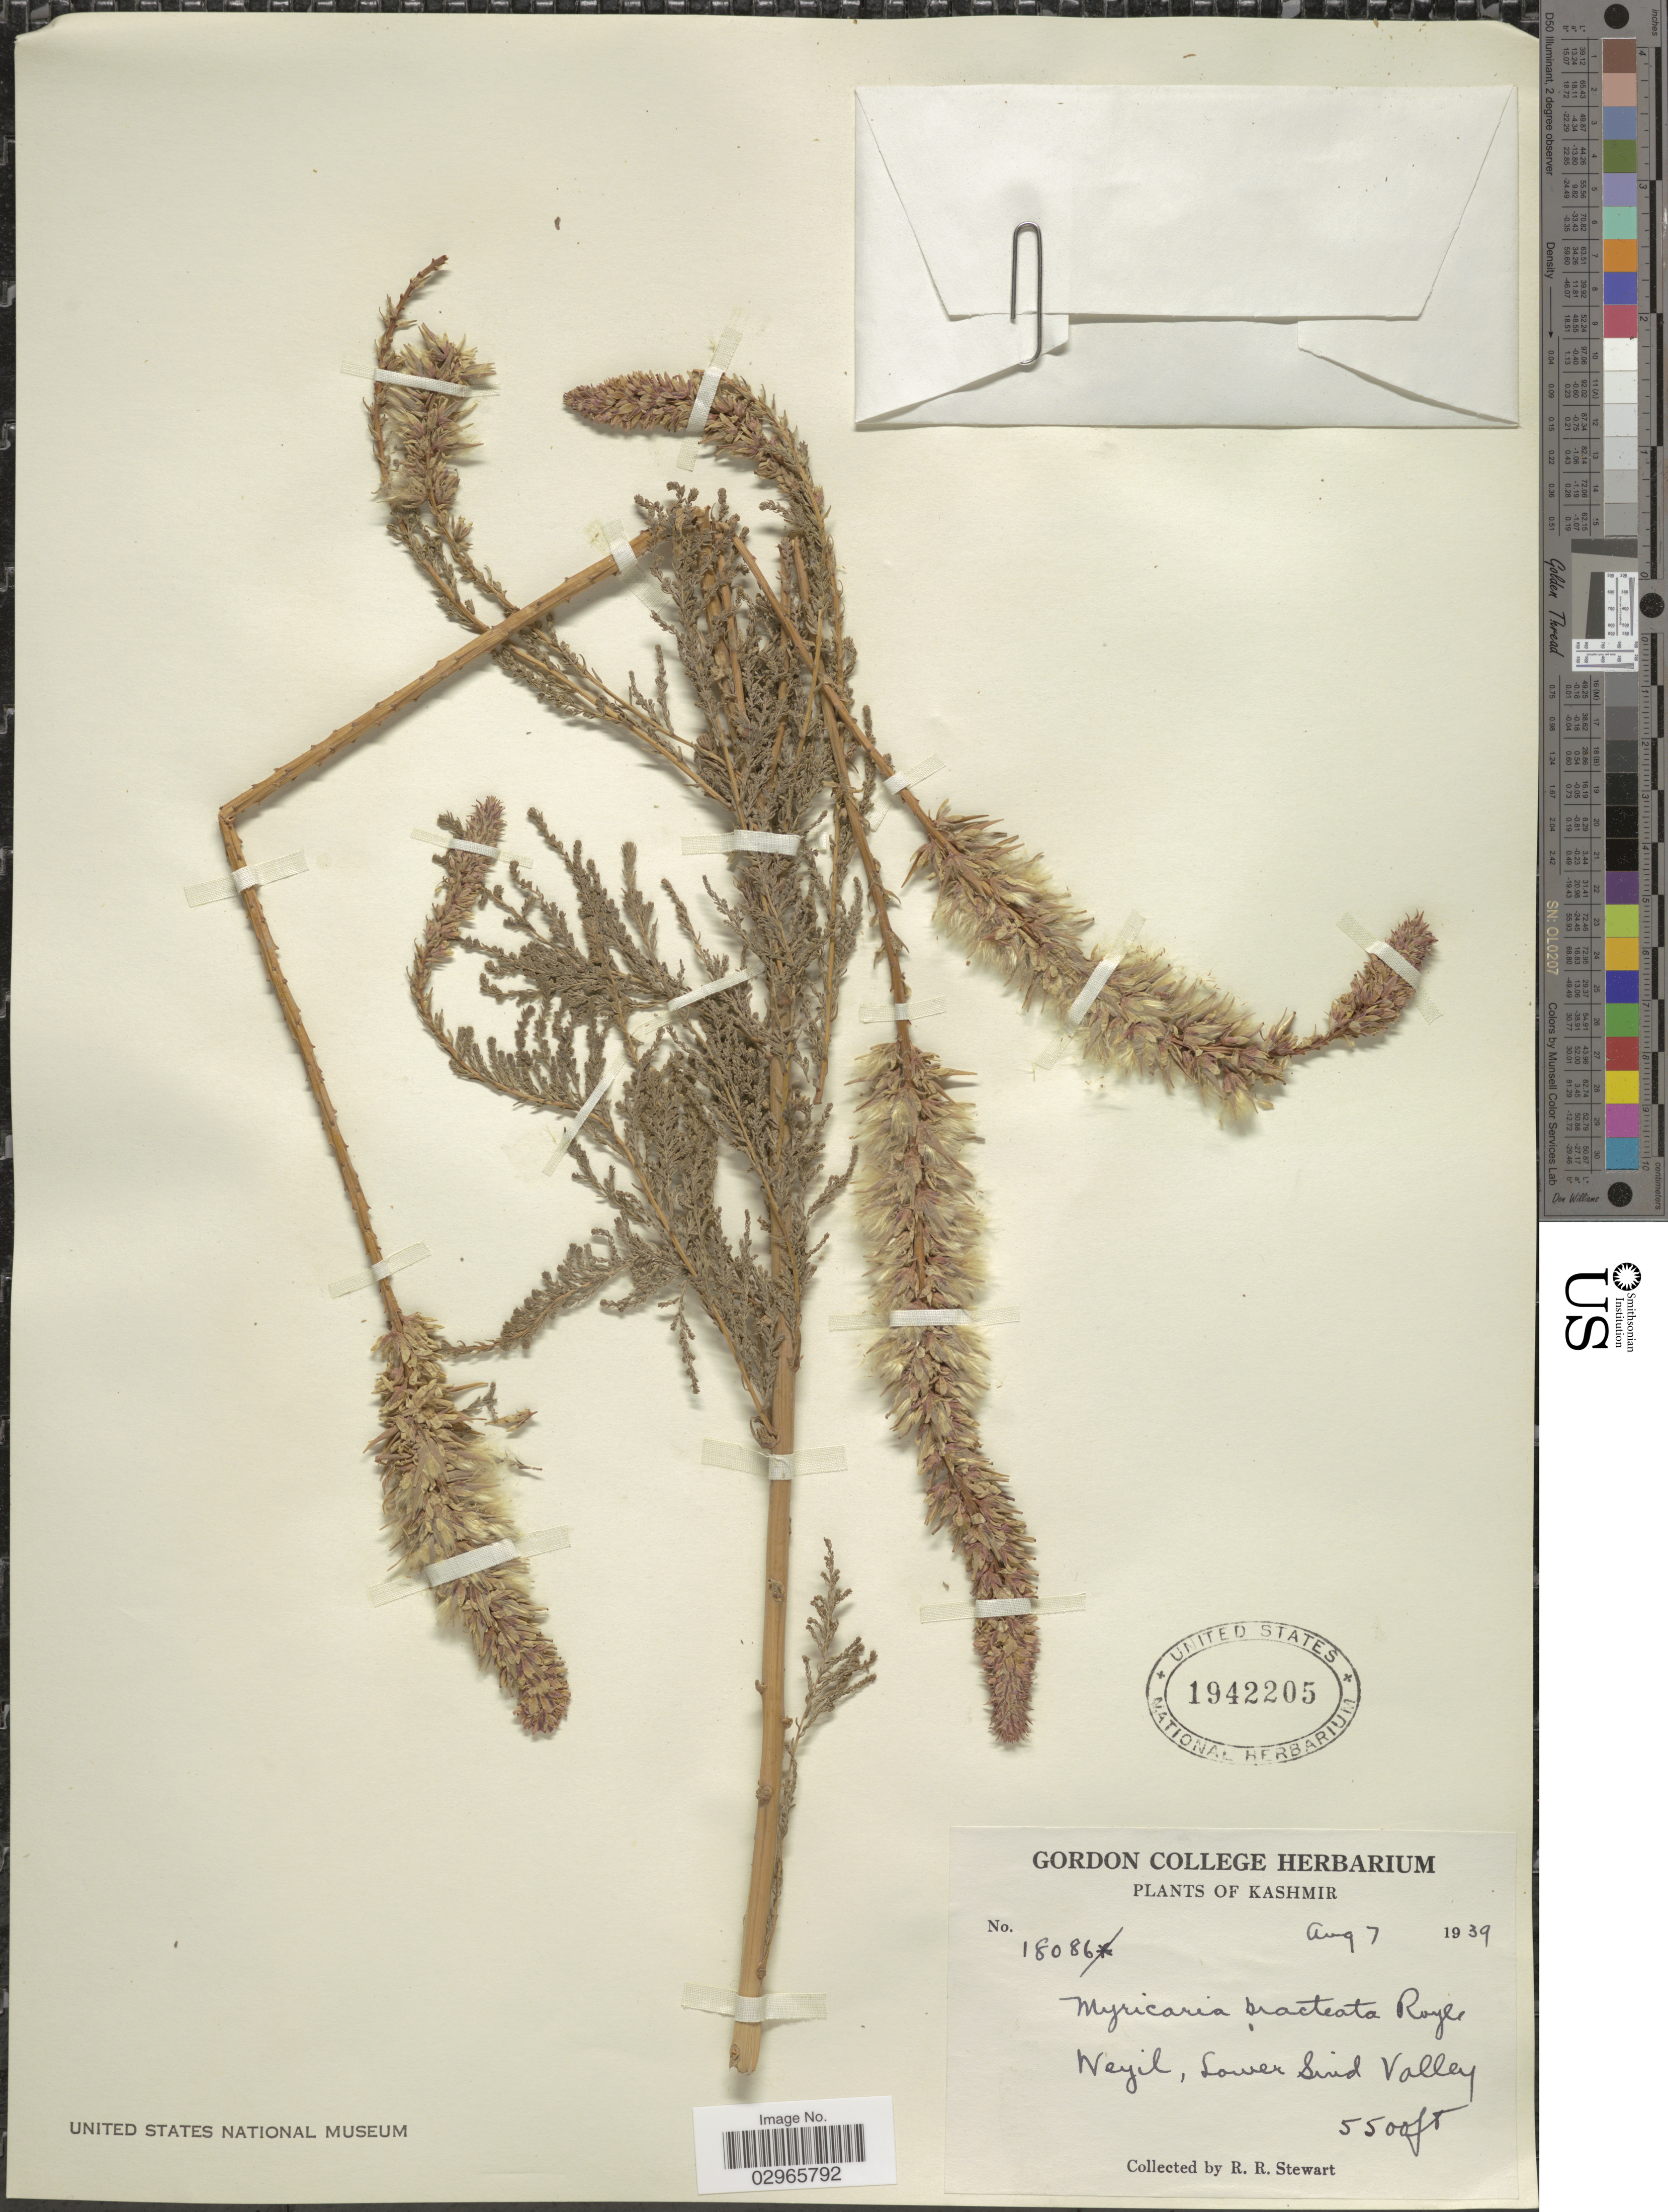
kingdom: Plantae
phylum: Tracheophyta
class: Magnoliopsida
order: Caryophyllales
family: Tamaricaceae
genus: Myricaria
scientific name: Myricaria bracteata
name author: Royle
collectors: R. Stewart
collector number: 18086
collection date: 1938-08-07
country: India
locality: Kashmir. Weyil, Lower Sind Valley.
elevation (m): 1676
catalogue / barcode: US 1942205